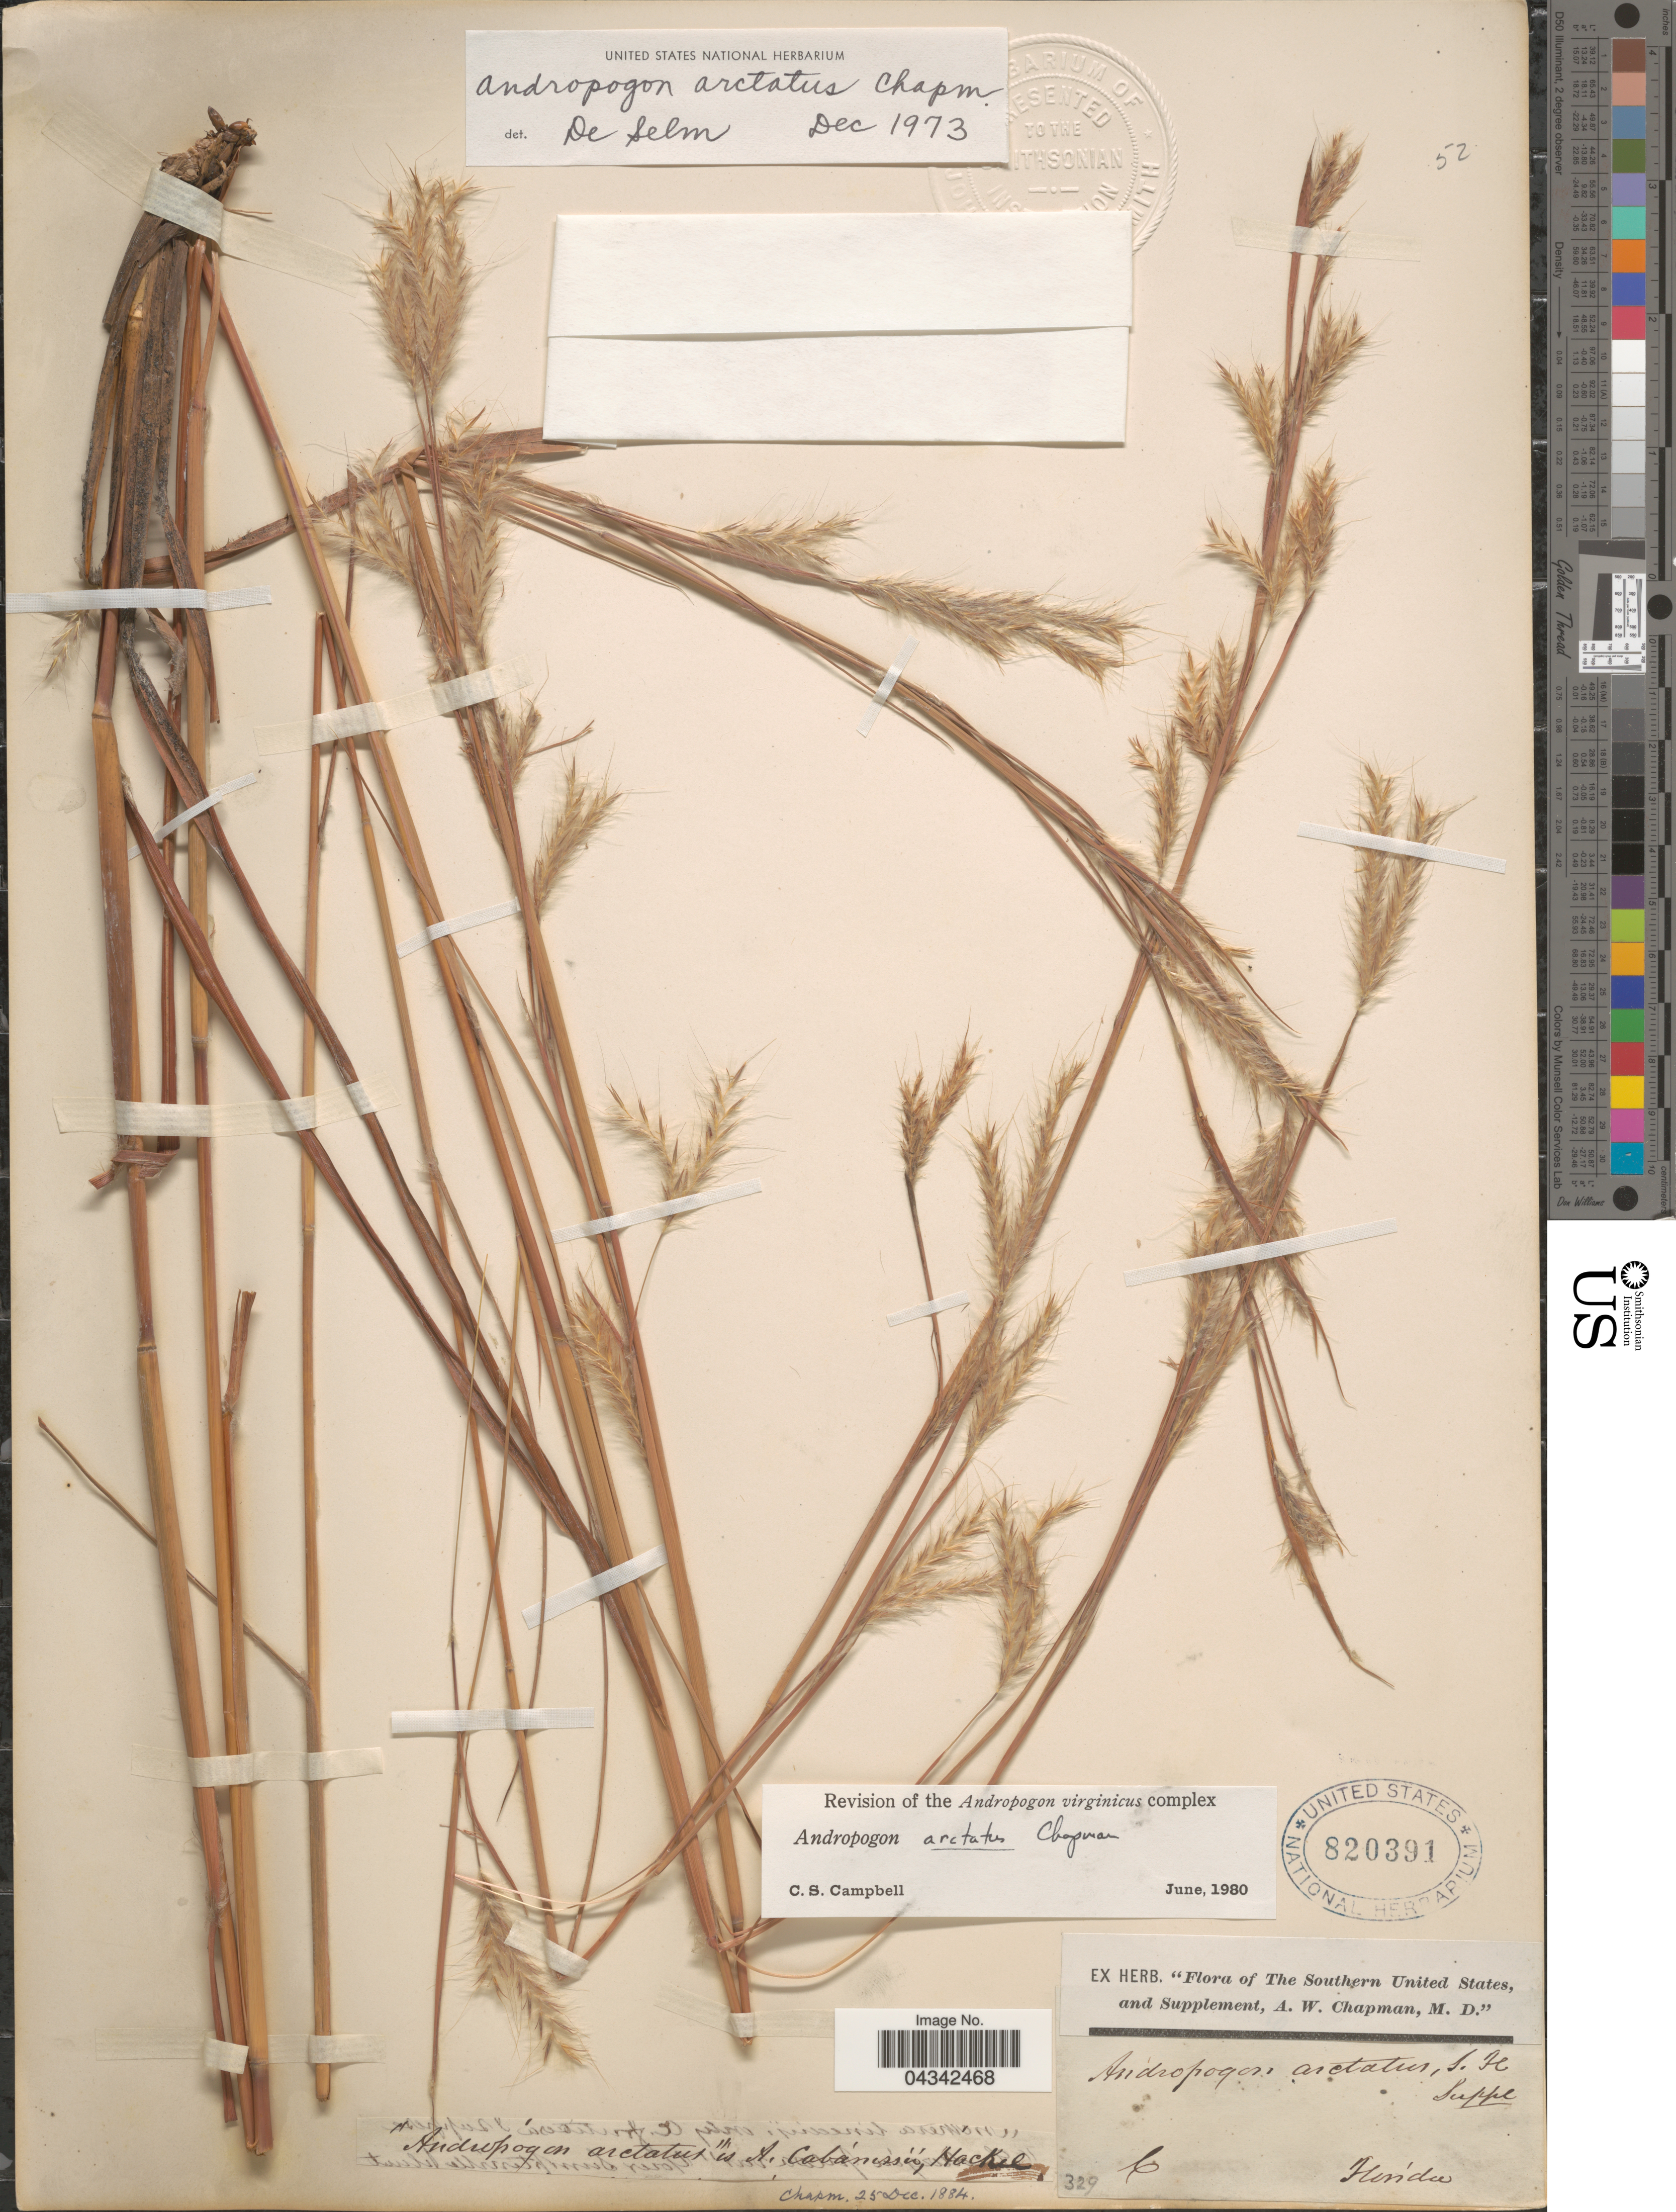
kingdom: Plantae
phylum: Tracheophyta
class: Liliopsida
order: Poales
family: Poaceae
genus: Andropogon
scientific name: Andropogon arctatus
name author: Chapm.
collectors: ex herb. A.W. Chapman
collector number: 329?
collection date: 1884-12-25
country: United States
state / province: Florida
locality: The Southern United States.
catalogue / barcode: US 820391